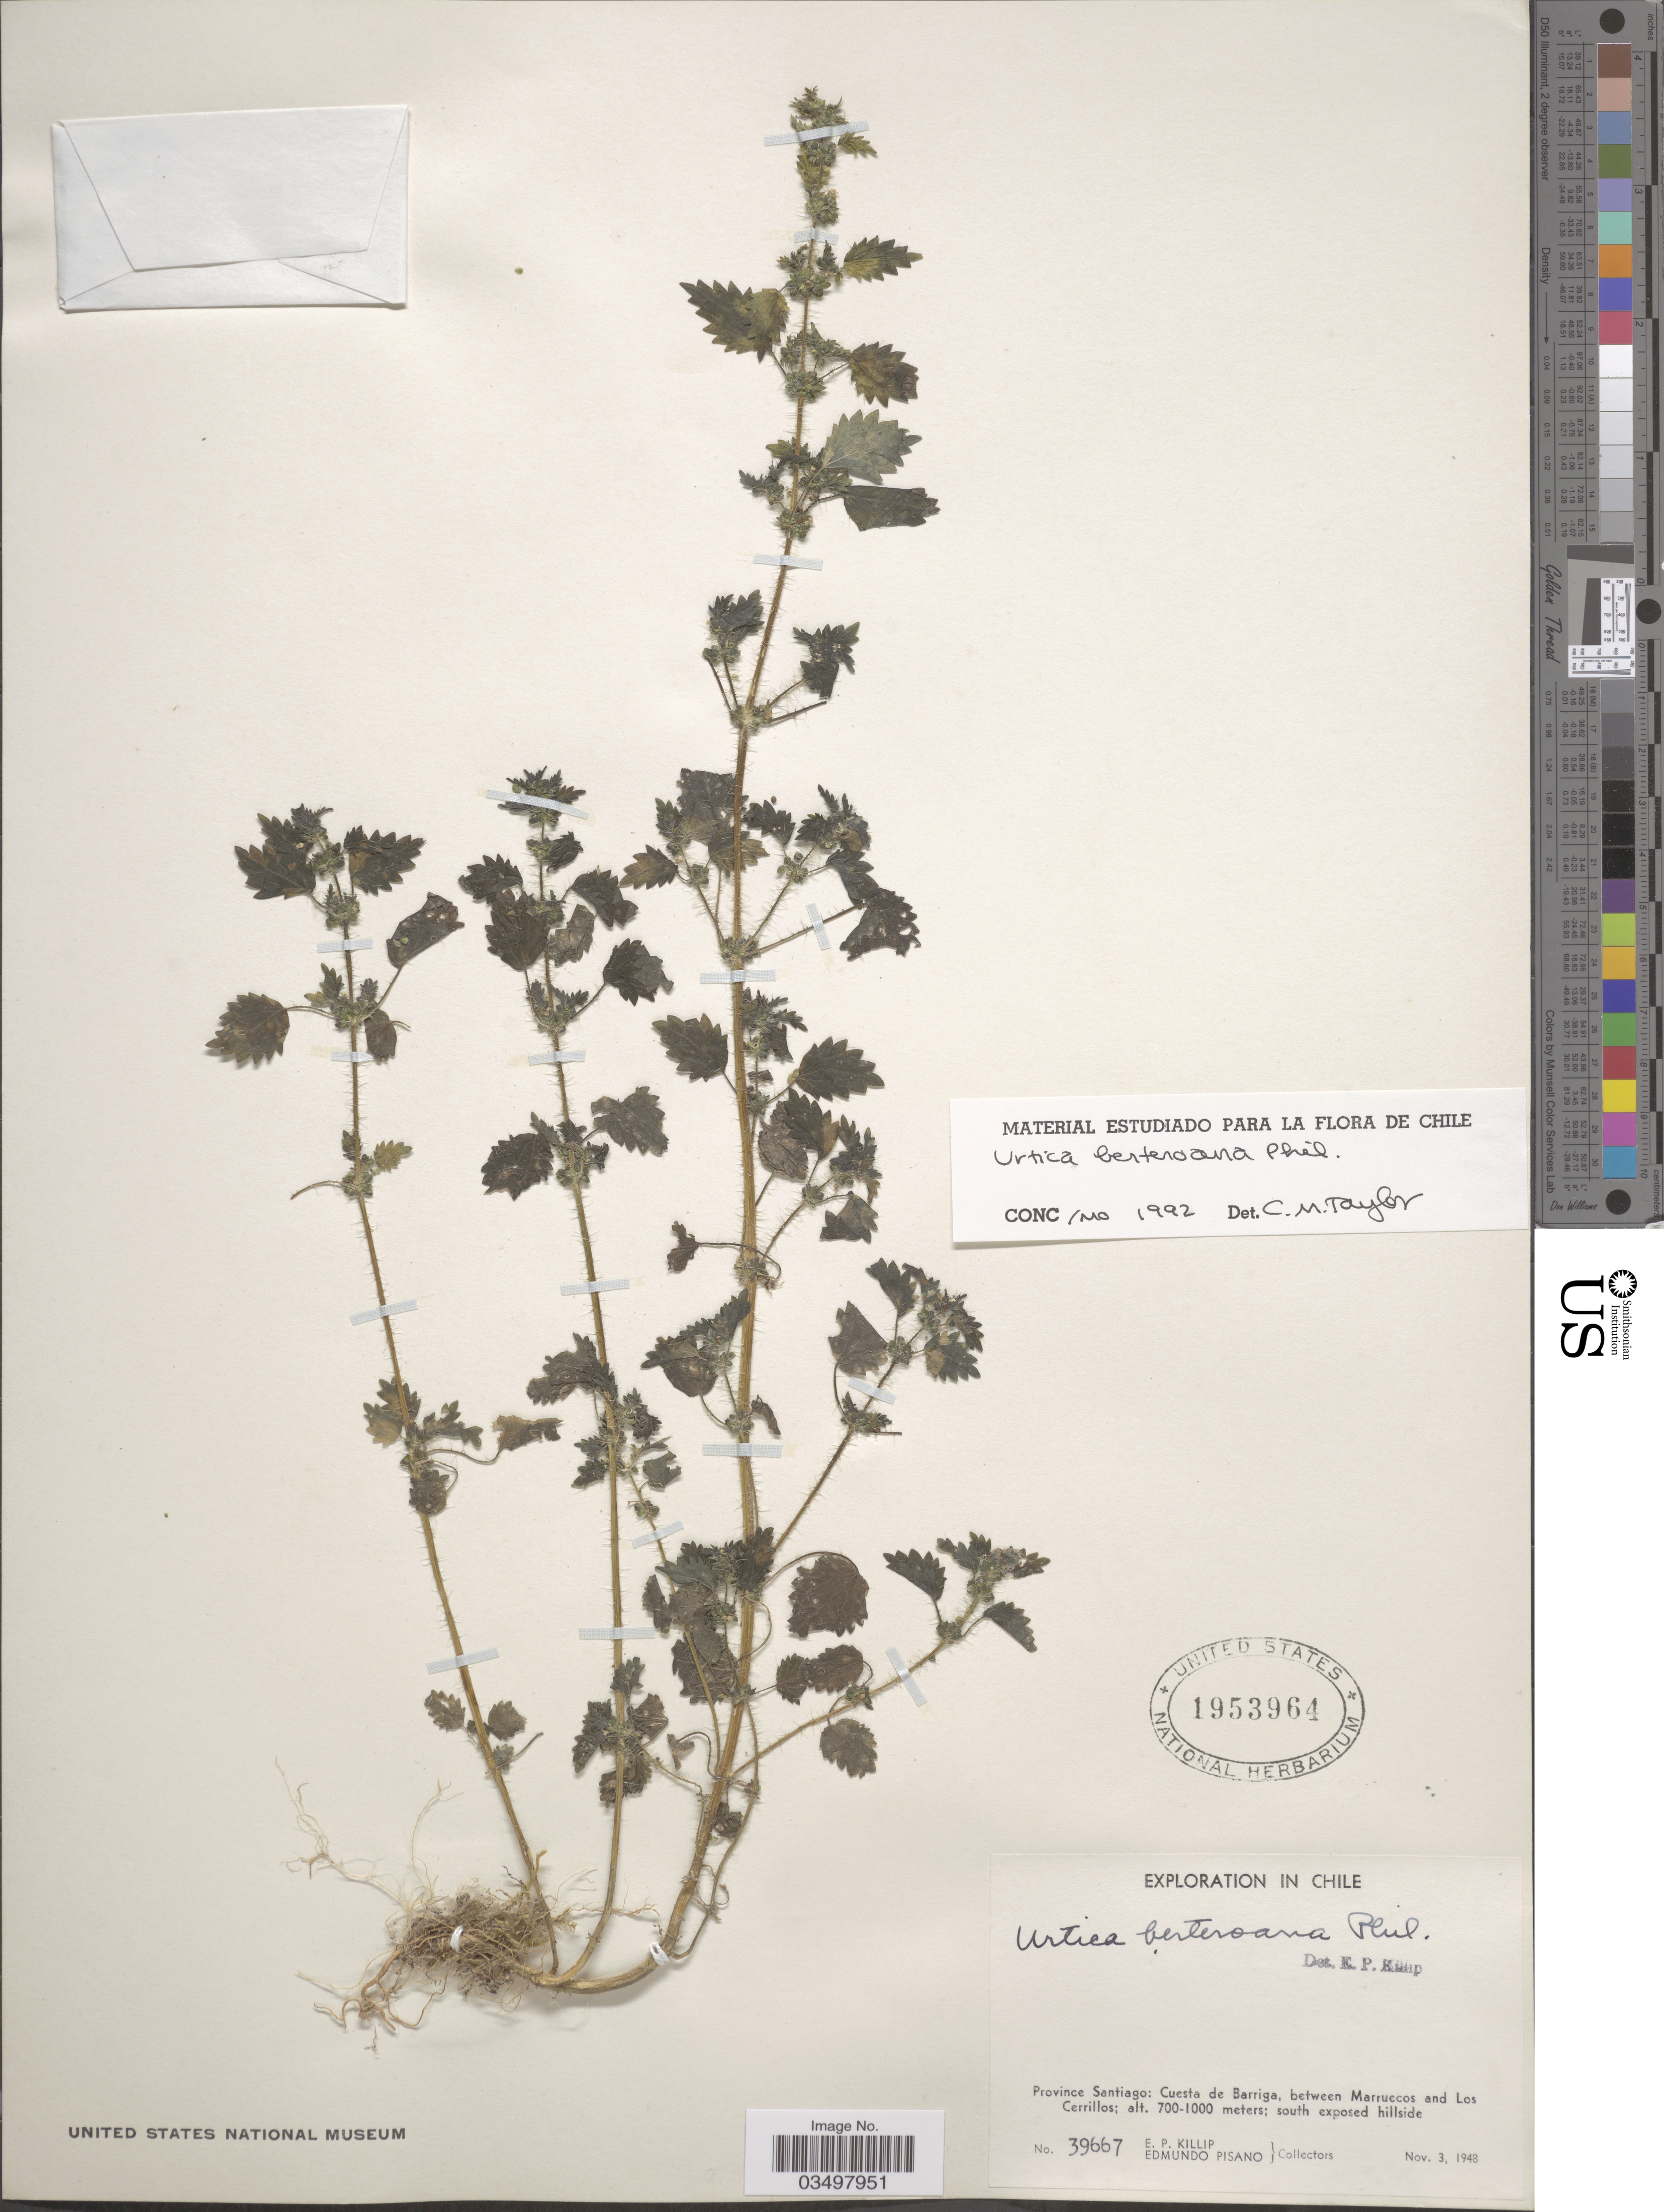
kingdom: Plantae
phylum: Tracheophyta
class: Magnoliopsida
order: Rosales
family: Urticaceae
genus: Urtica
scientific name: Urtica beteroana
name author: Phil.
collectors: E. P. Killip & E. Pisano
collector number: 39667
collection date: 1948-11-03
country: Chile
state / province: Región Metropolitana (RM)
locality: Province Santiago: Cuesta de Barriga, between Marruecos and Los Cerrillos; south exposed hillside.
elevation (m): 700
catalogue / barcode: US 1953964